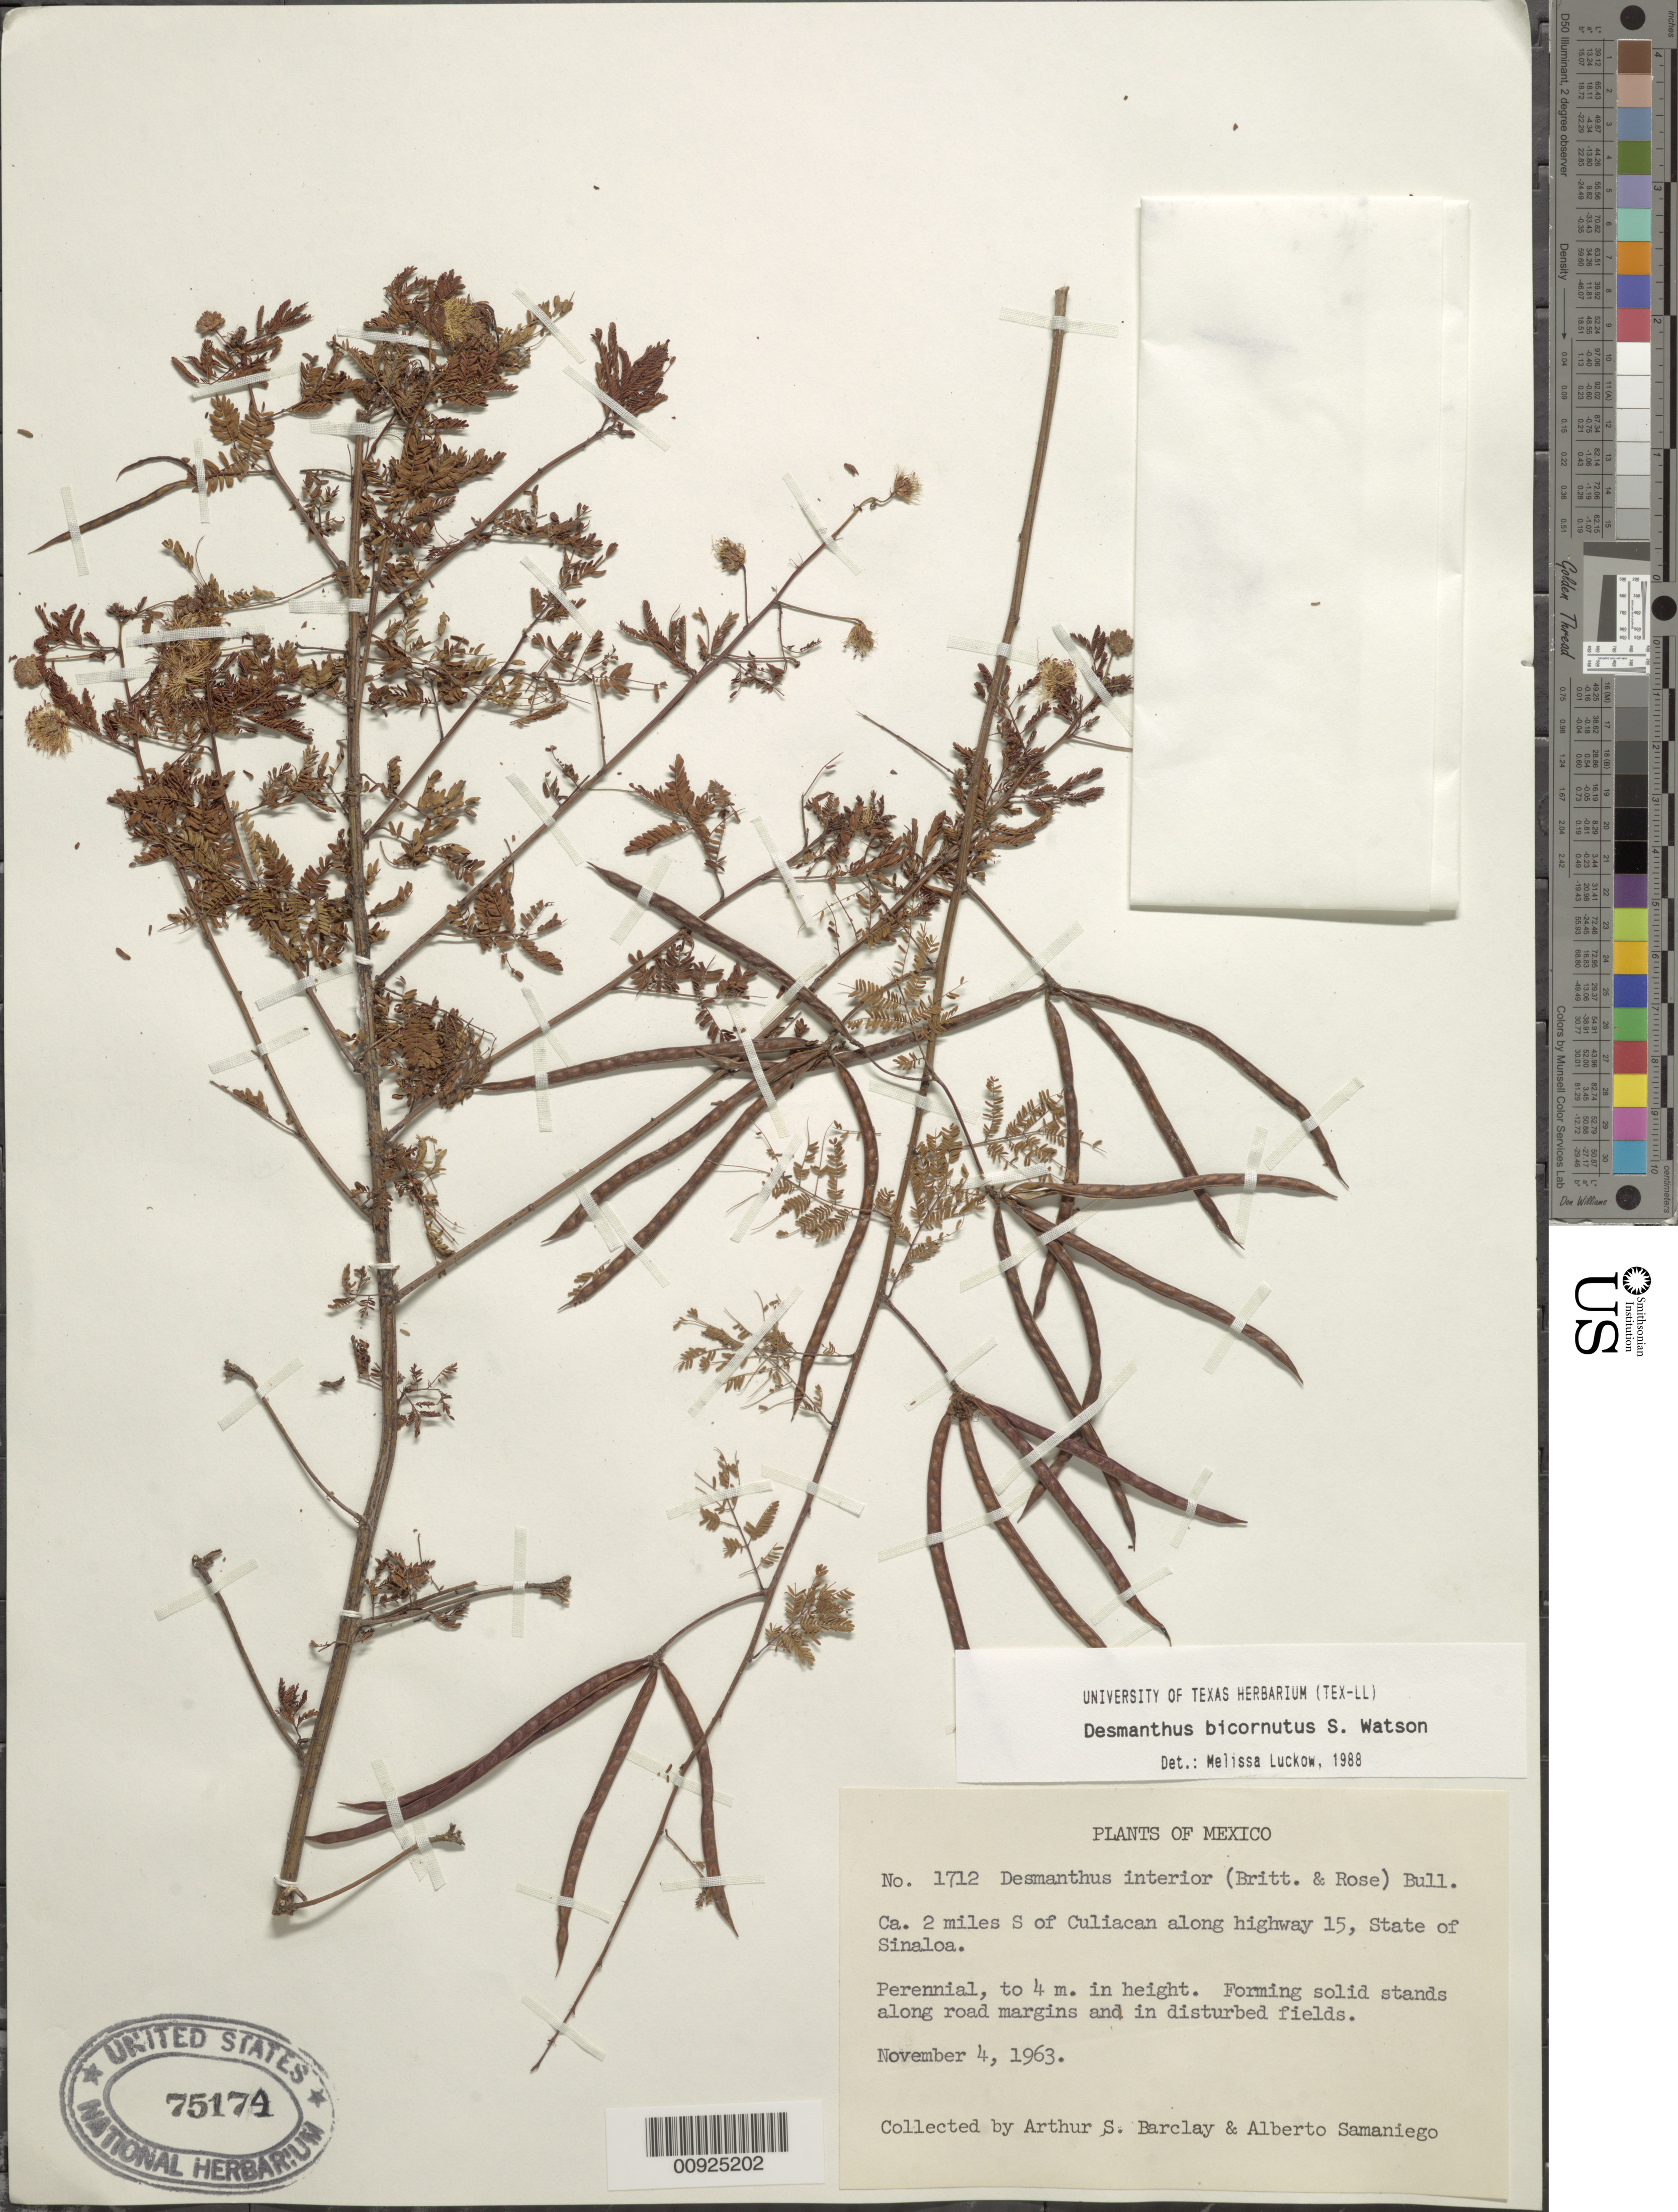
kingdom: Plantae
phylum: Tracheophyta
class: Magnoliopsida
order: Fabales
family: Fabaceae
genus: Desmanthus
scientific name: Desmanthus bicornutus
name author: S. Watson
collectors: A. S. Barclay & A. V. Samaniego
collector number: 1712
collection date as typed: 04 Nov 1963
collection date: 1963-11-04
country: Mexico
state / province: Sinaloa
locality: Ca. 2 miles S of Culiacan along highway 15, State of Sinaloa.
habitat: Along road margins and in disturbed fields.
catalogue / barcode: US 75174